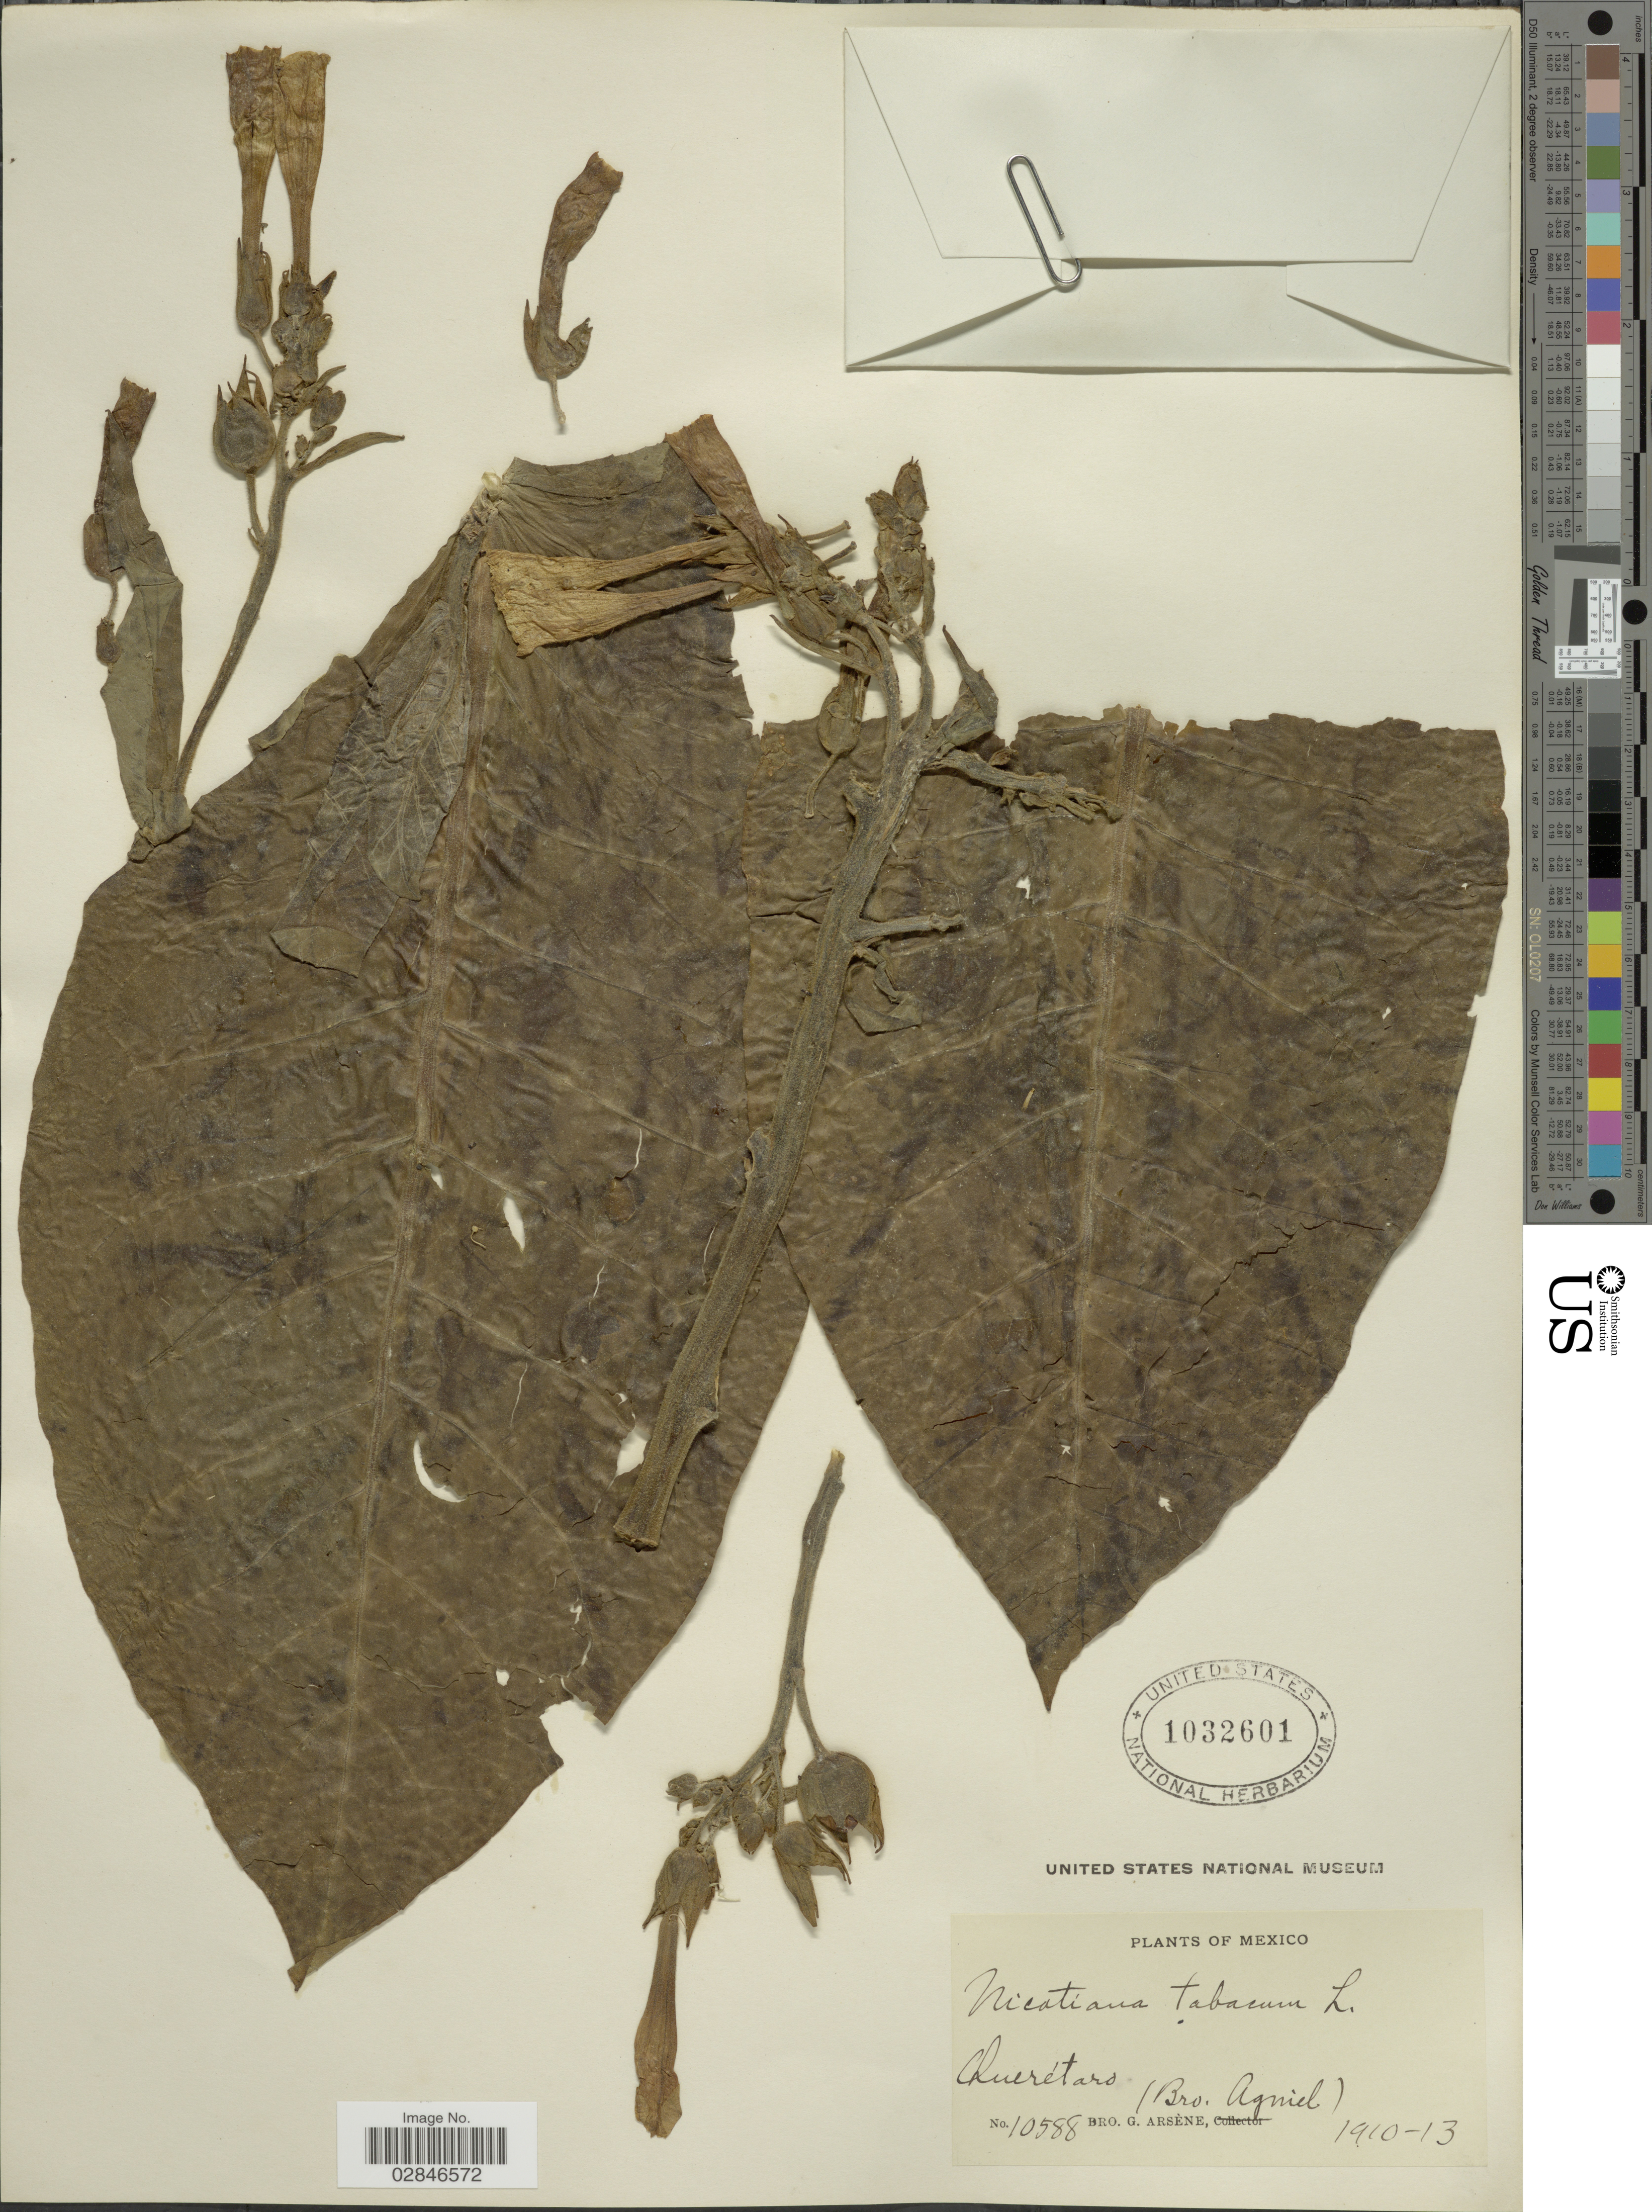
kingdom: Plantae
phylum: Tracheophyta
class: Magnoliopsida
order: Solanales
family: Solanaceae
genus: Nicotiana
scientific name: Nicotiana tabacum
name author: L.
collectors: Bro. G. Arsène & Bro. Agniel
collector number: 10588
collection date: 1910/1913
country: Mexico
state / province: Querétaro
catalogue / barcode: US 1032601